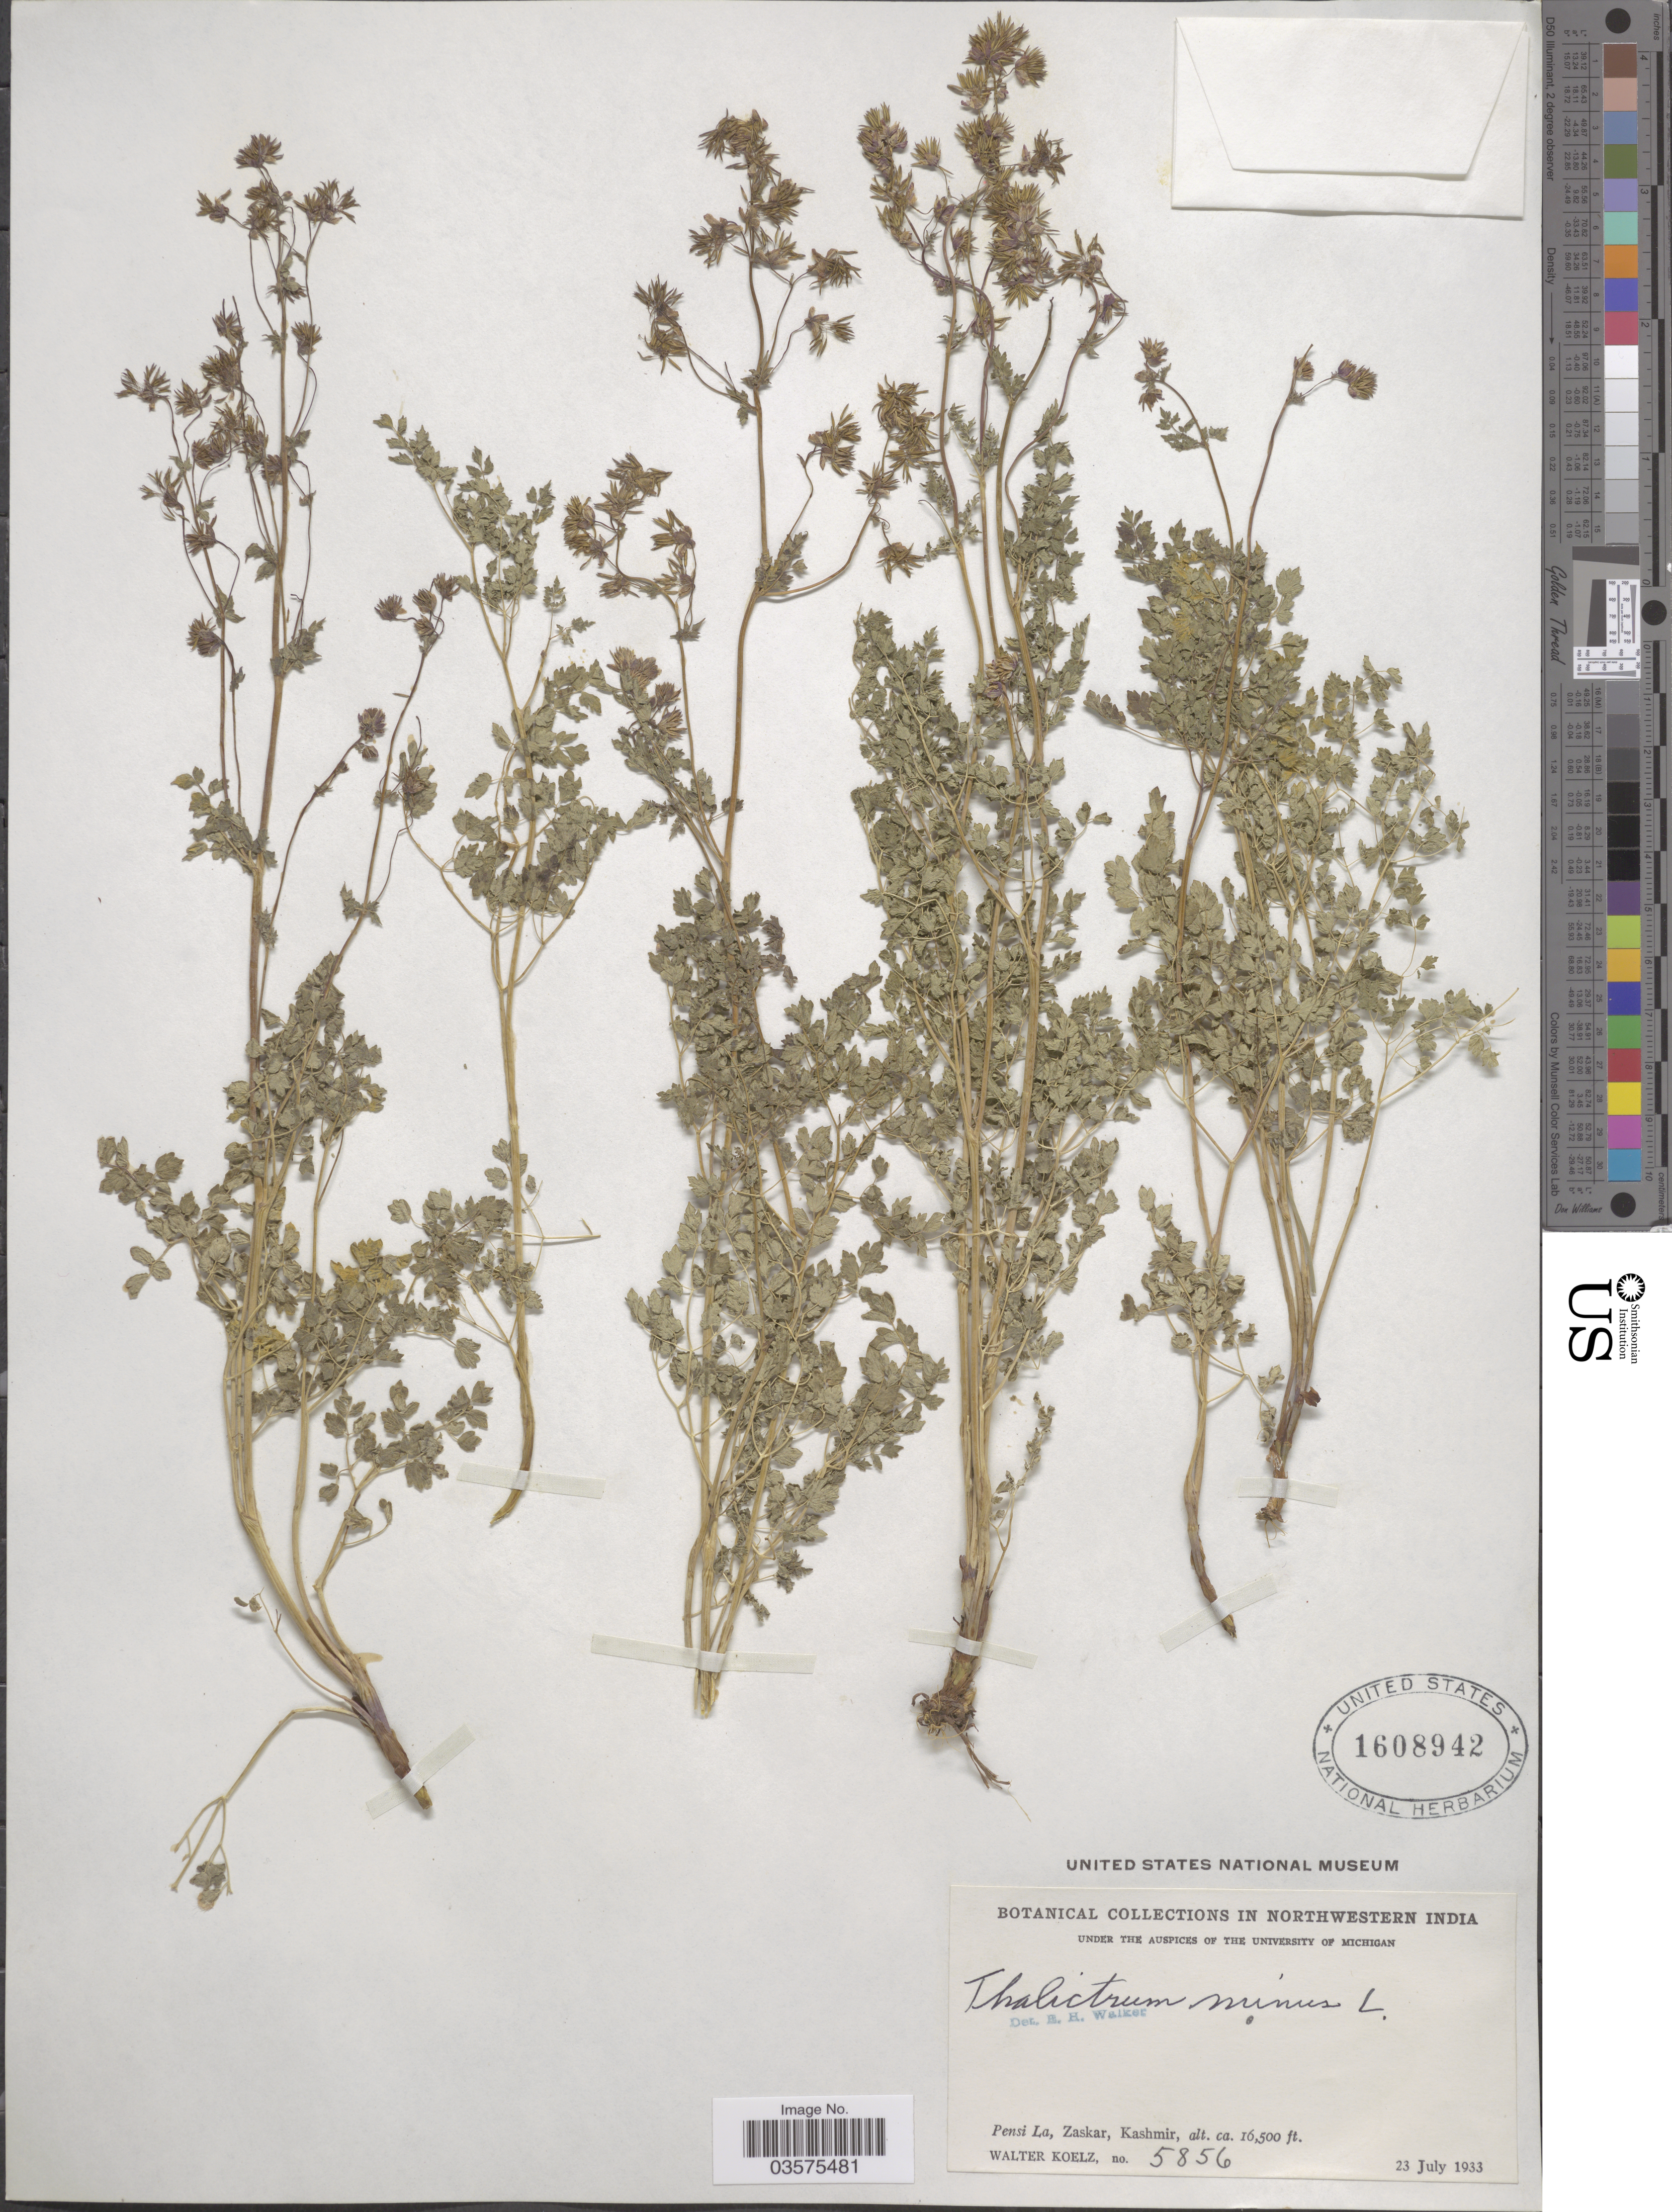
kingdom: Plantae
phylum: Tracheophyta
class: Magnoliopsida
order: Ranunculales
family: Ranunculaceae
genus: Thalictrum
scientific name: Thalictrum minus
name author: L.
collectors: W. N. Koelz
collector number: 5856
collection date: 1933-07-23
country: India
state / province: Jammu and Kashmir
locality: Northwestern India. Pensi La, Zaskar, Kashmir.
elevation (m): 5029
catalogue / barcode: US 1608942